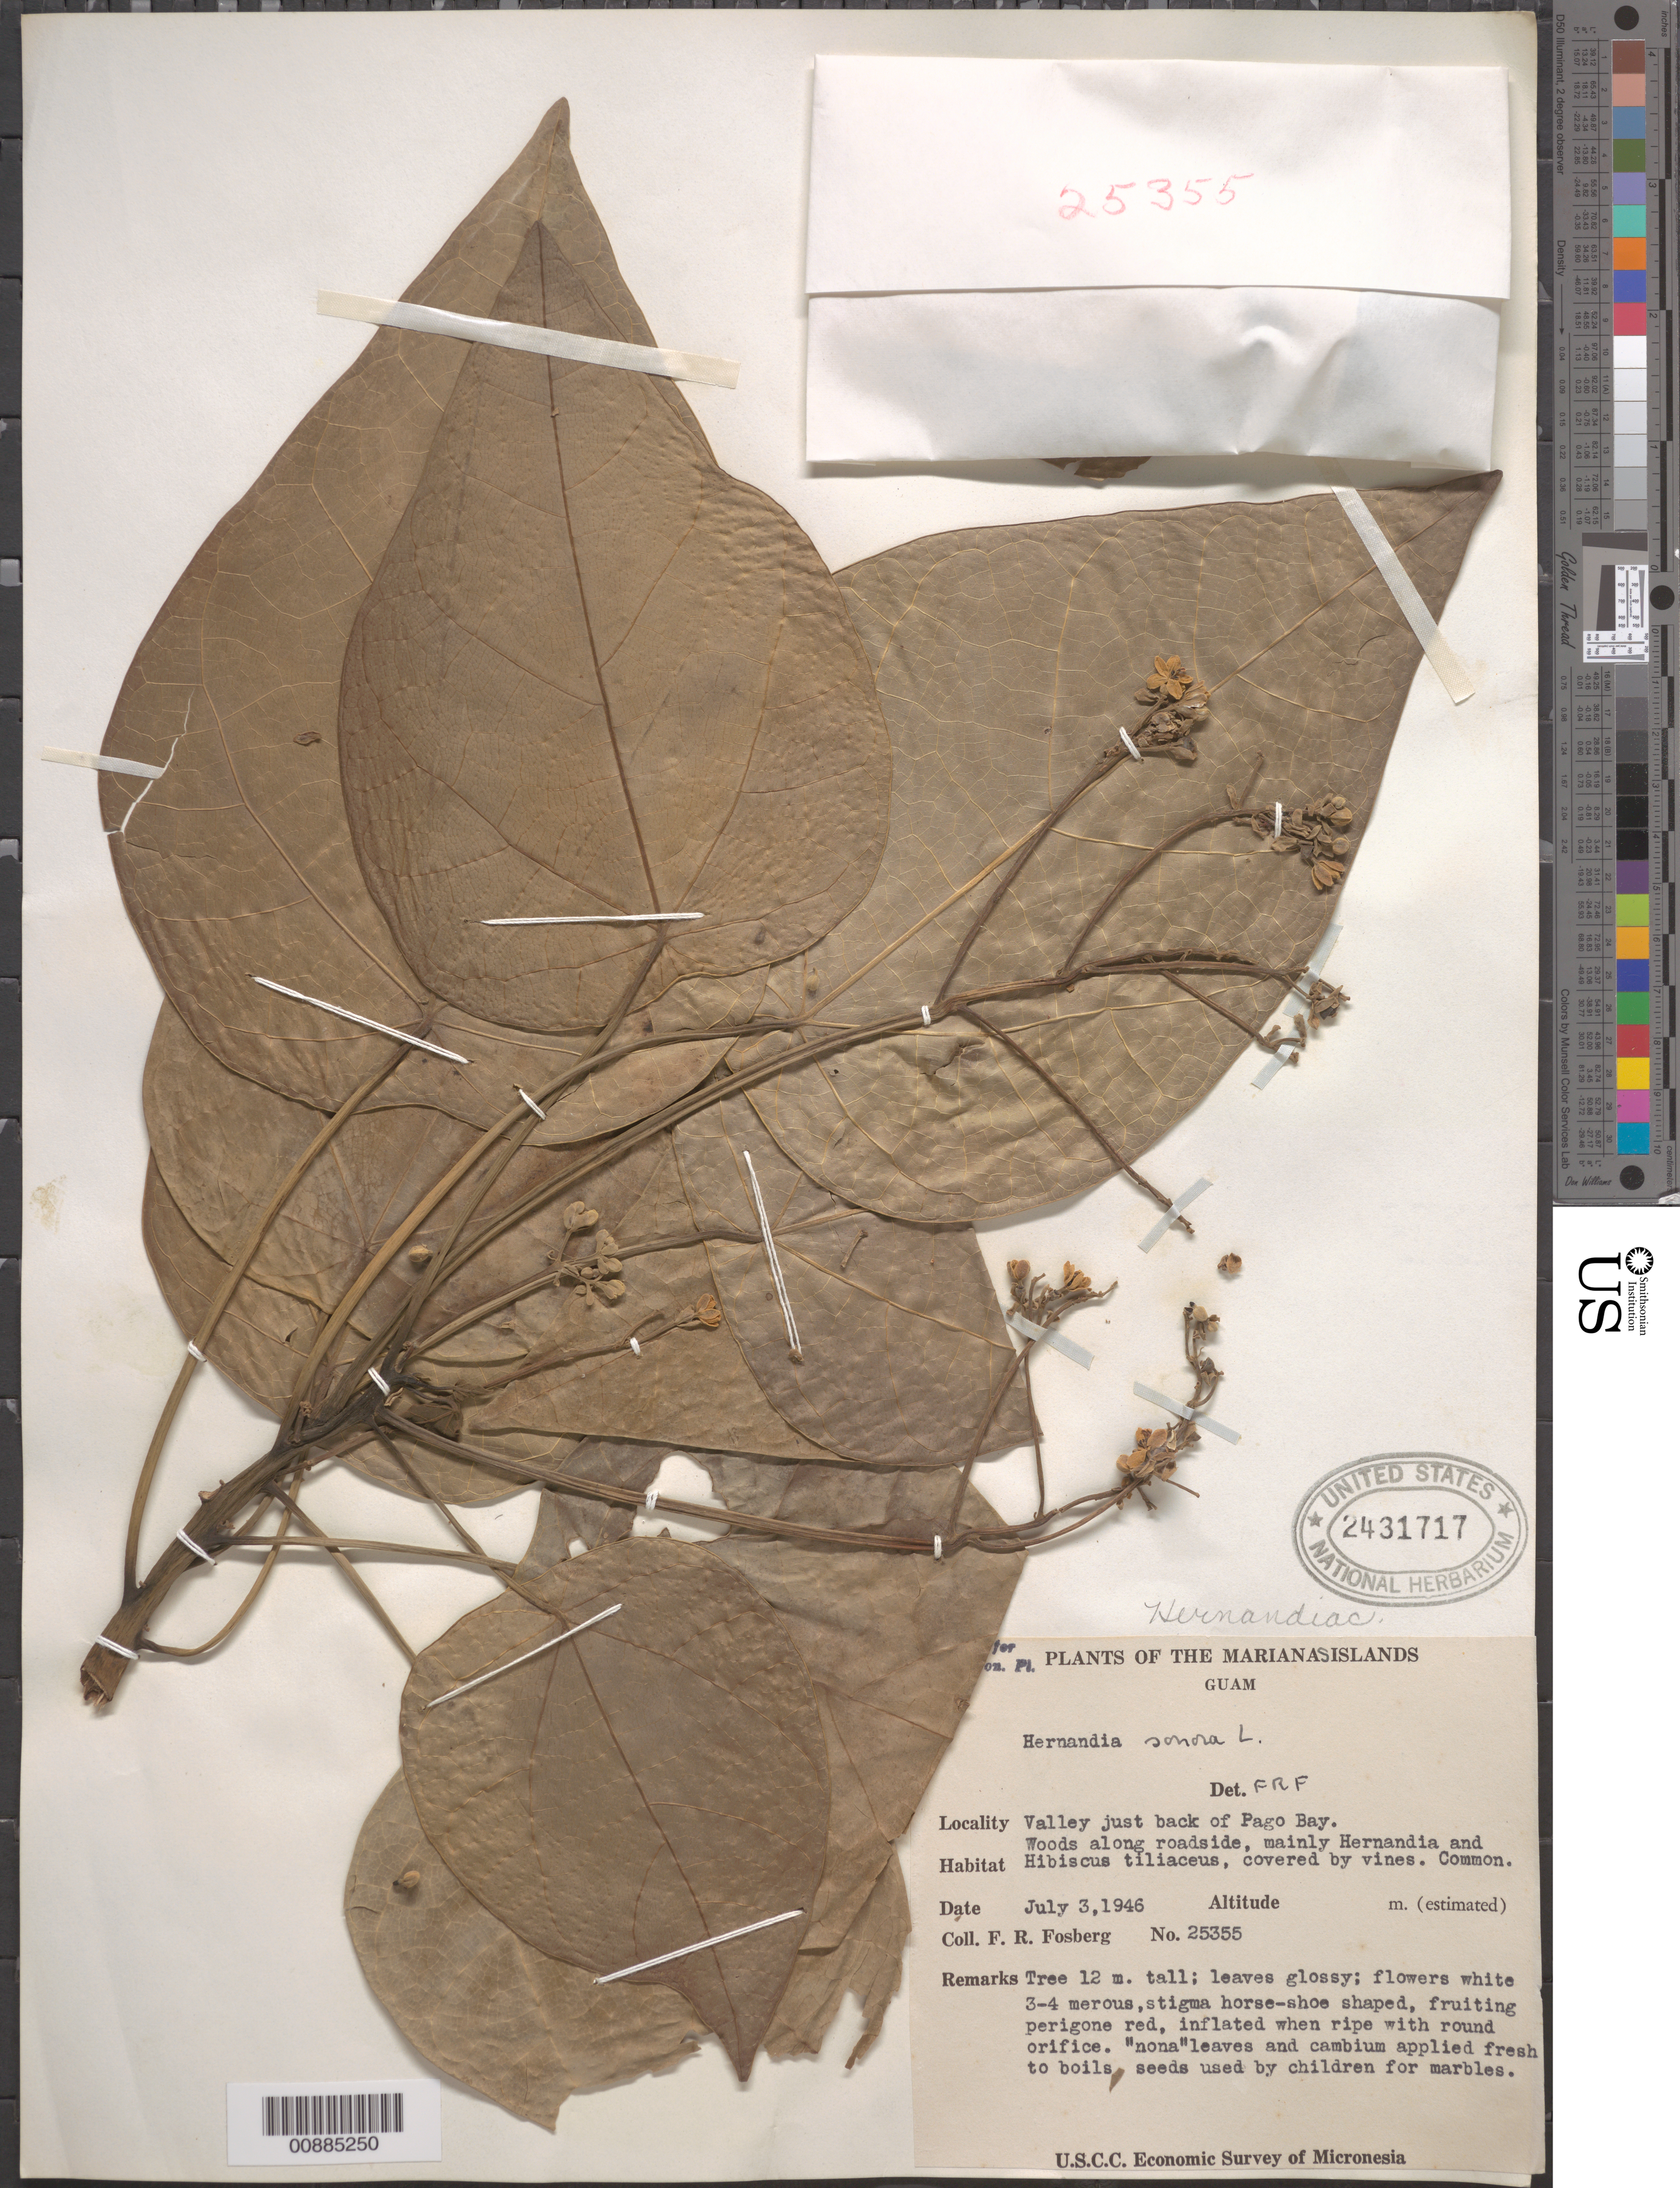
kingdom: Plantae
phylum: Tracheophyta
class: Magnoliopsida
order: Laurales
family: Hernandiaceae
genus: Hernandia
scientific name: Hernandia nymphaeifolia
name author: (C. Presl) Kubitzki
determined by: Strong, M. T., (US), Smithsonian Institution - National Museum of Natural History (UNITED STATES)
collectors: F. R. Fosberg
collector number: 25355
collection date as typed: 03 Jul 1946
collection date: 1946-07-03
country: Guam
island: Guam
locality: Valley just back of Pago Bay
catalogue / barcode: US 2431717